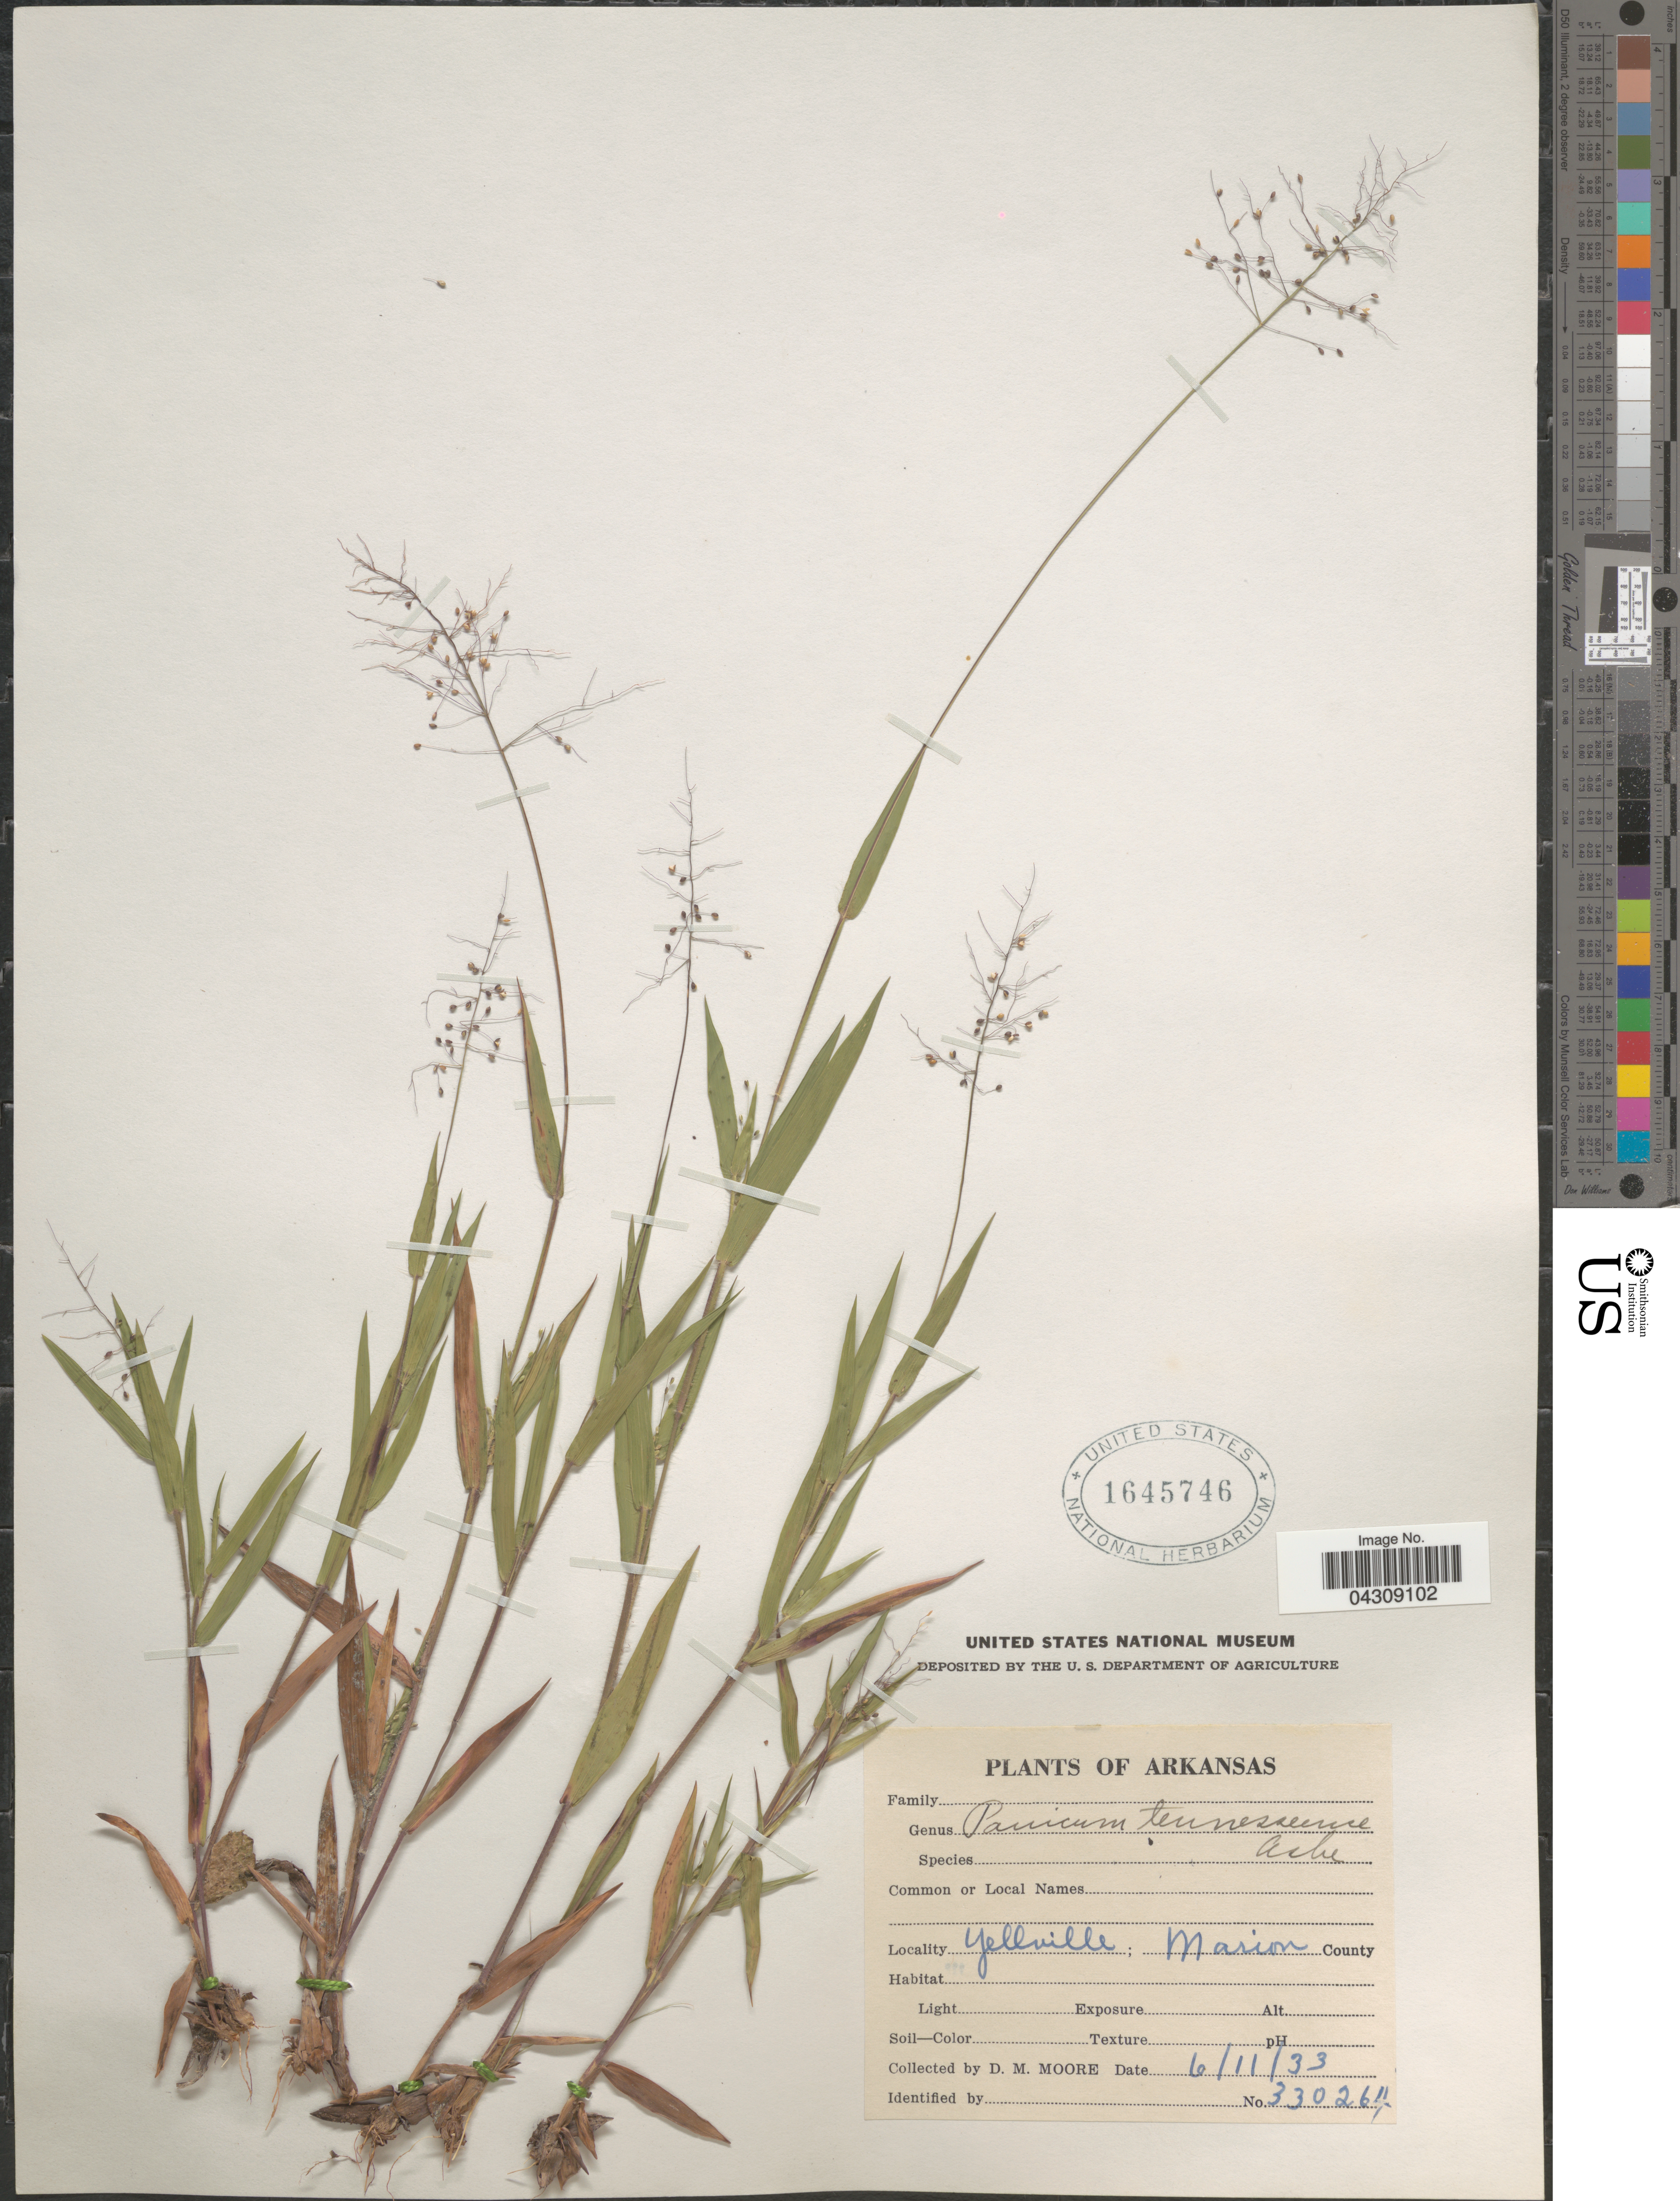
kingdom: Plantae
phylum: Tracheophyta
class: Liliopsida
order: Poales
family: Poaceae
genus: Dichanthelium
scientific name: Dichanthelium acuminatum var. acuminatum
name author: (Sw.) Gould & C.A. Clark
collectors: D. Moore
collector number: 330269*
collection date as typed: Transcribed d/m/y: 11/6/33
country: United States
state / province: Arkansas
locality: Yellville; Marion County.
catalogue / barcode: US 1645746